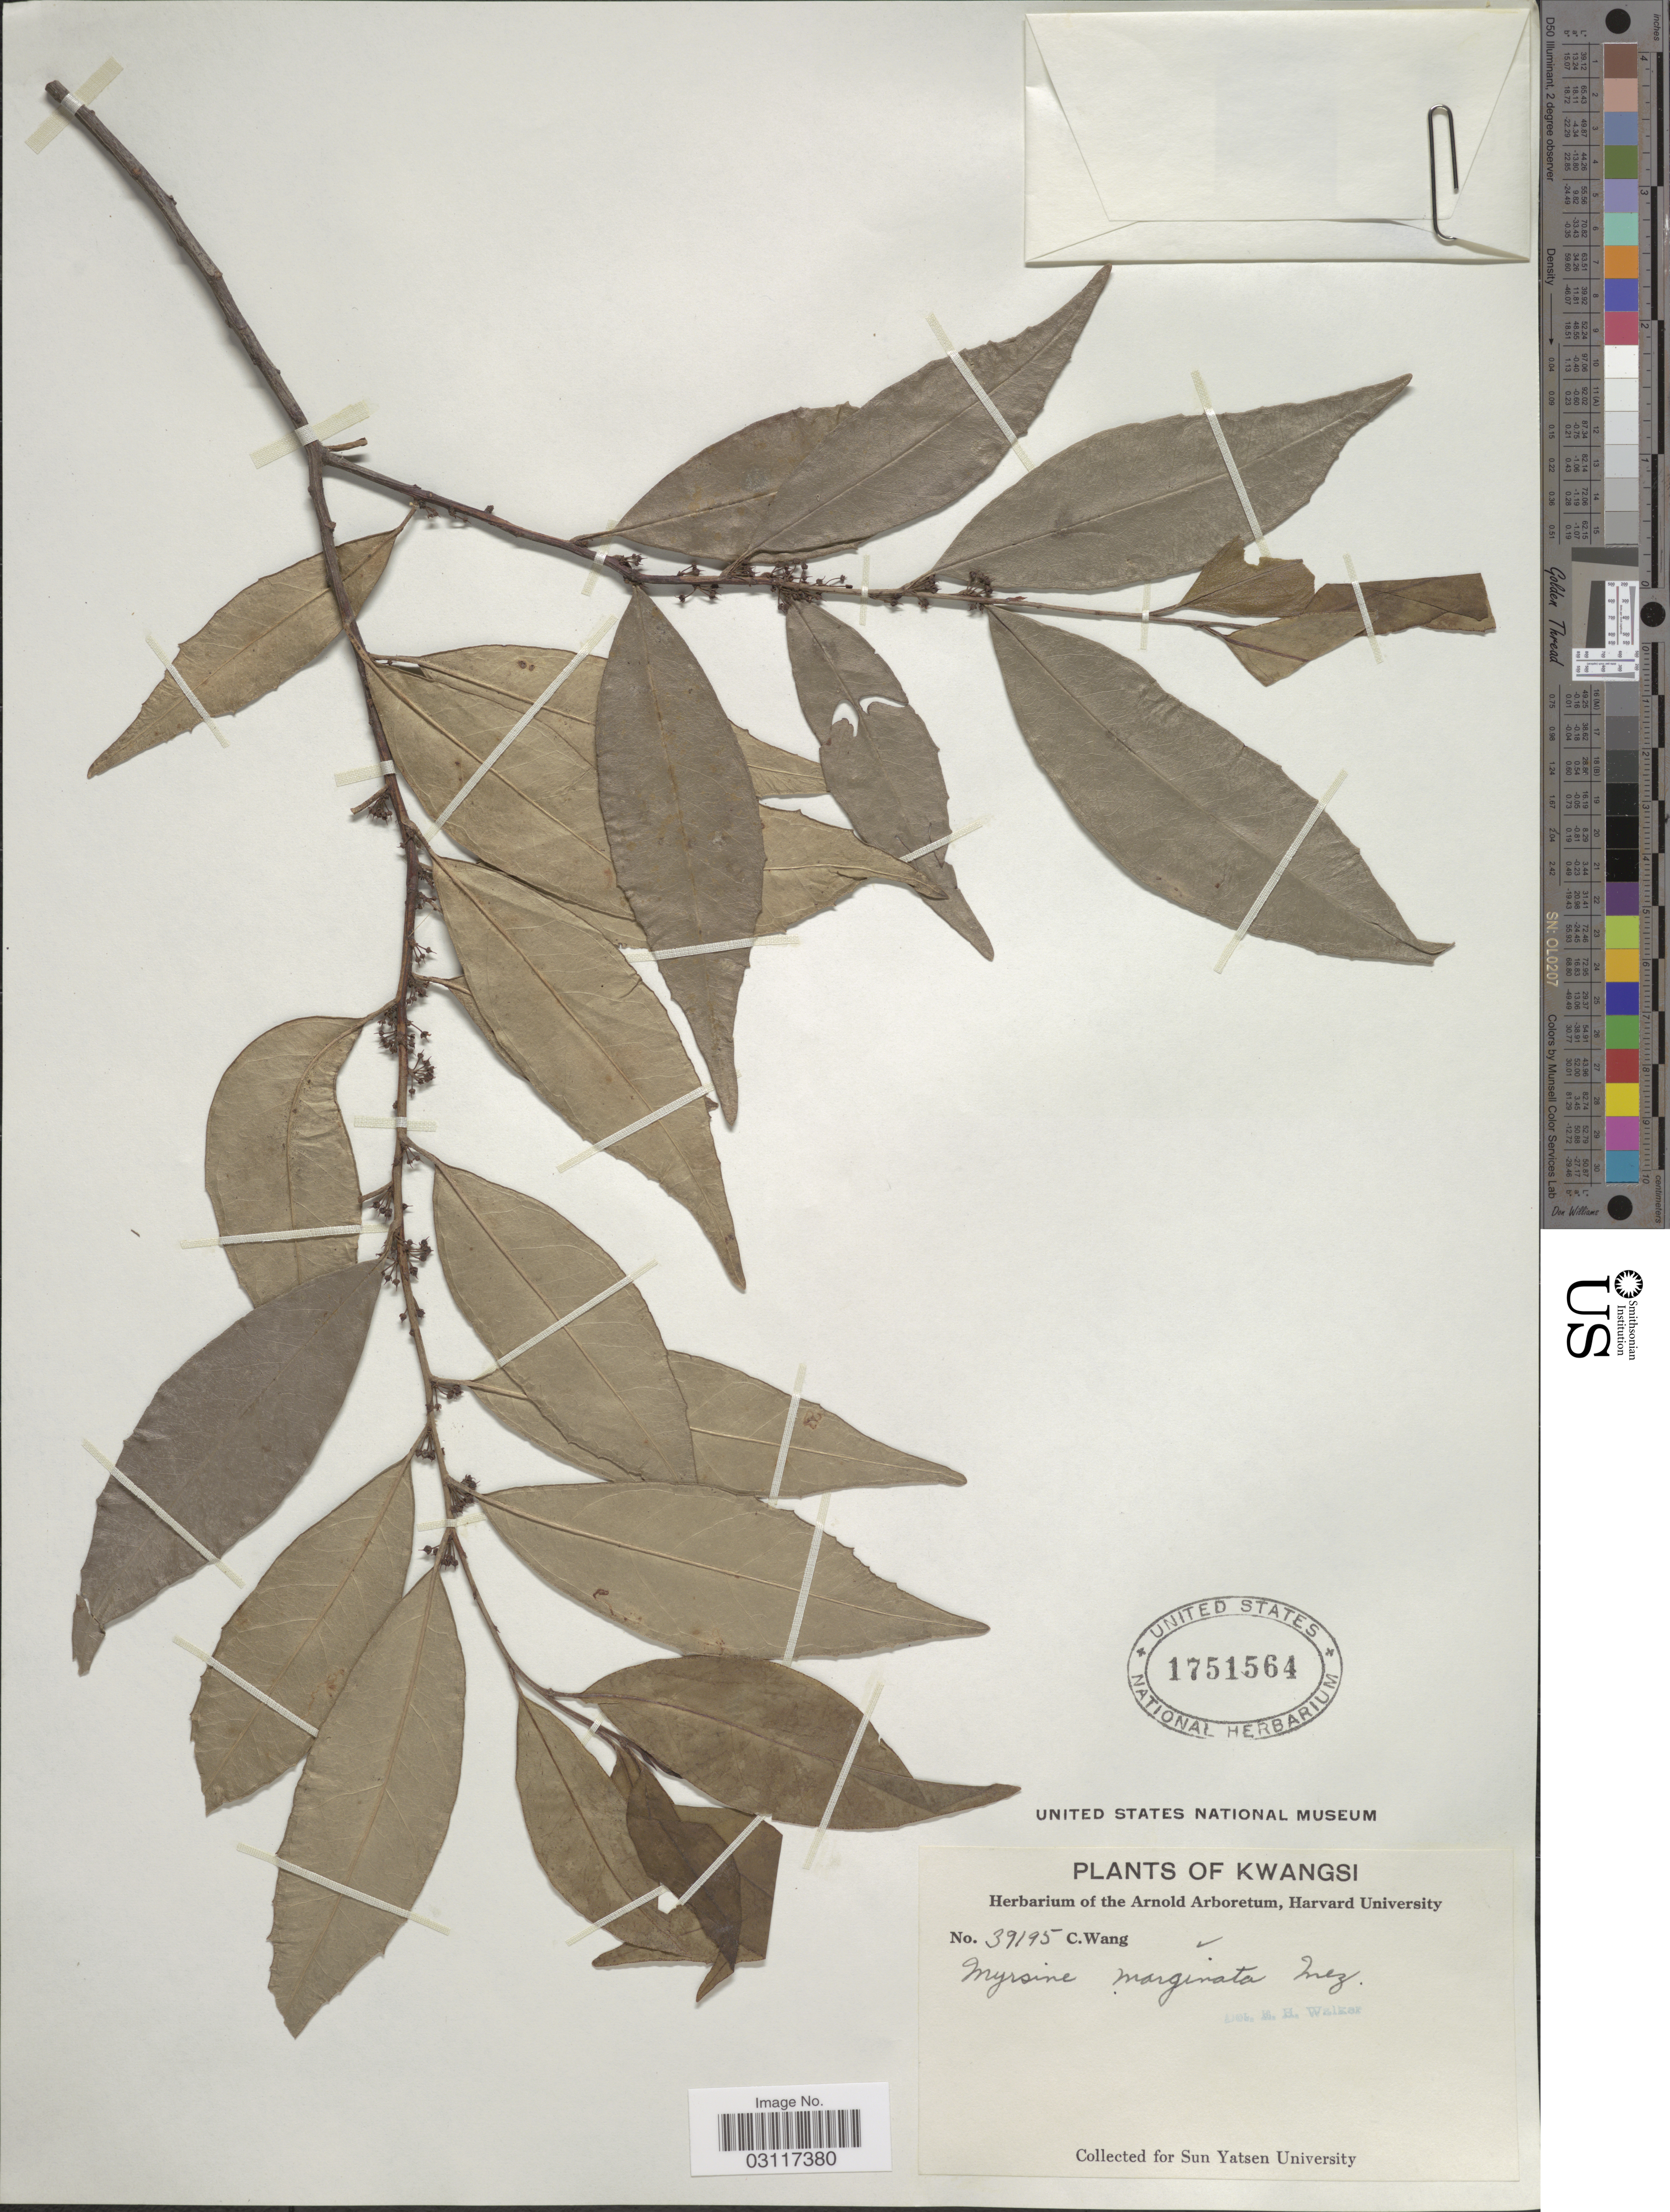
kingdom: Plantae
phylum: Tracheophyta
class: Magnoliopsida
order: Ericales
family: Primulaceae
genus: Myrsine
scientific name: Myrsine stolonifera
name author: (Koidzumi) E. Walker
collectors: C. Wang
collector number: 39195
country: China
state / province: Guangxi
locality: Kwangsi.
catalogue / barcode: US 1751564